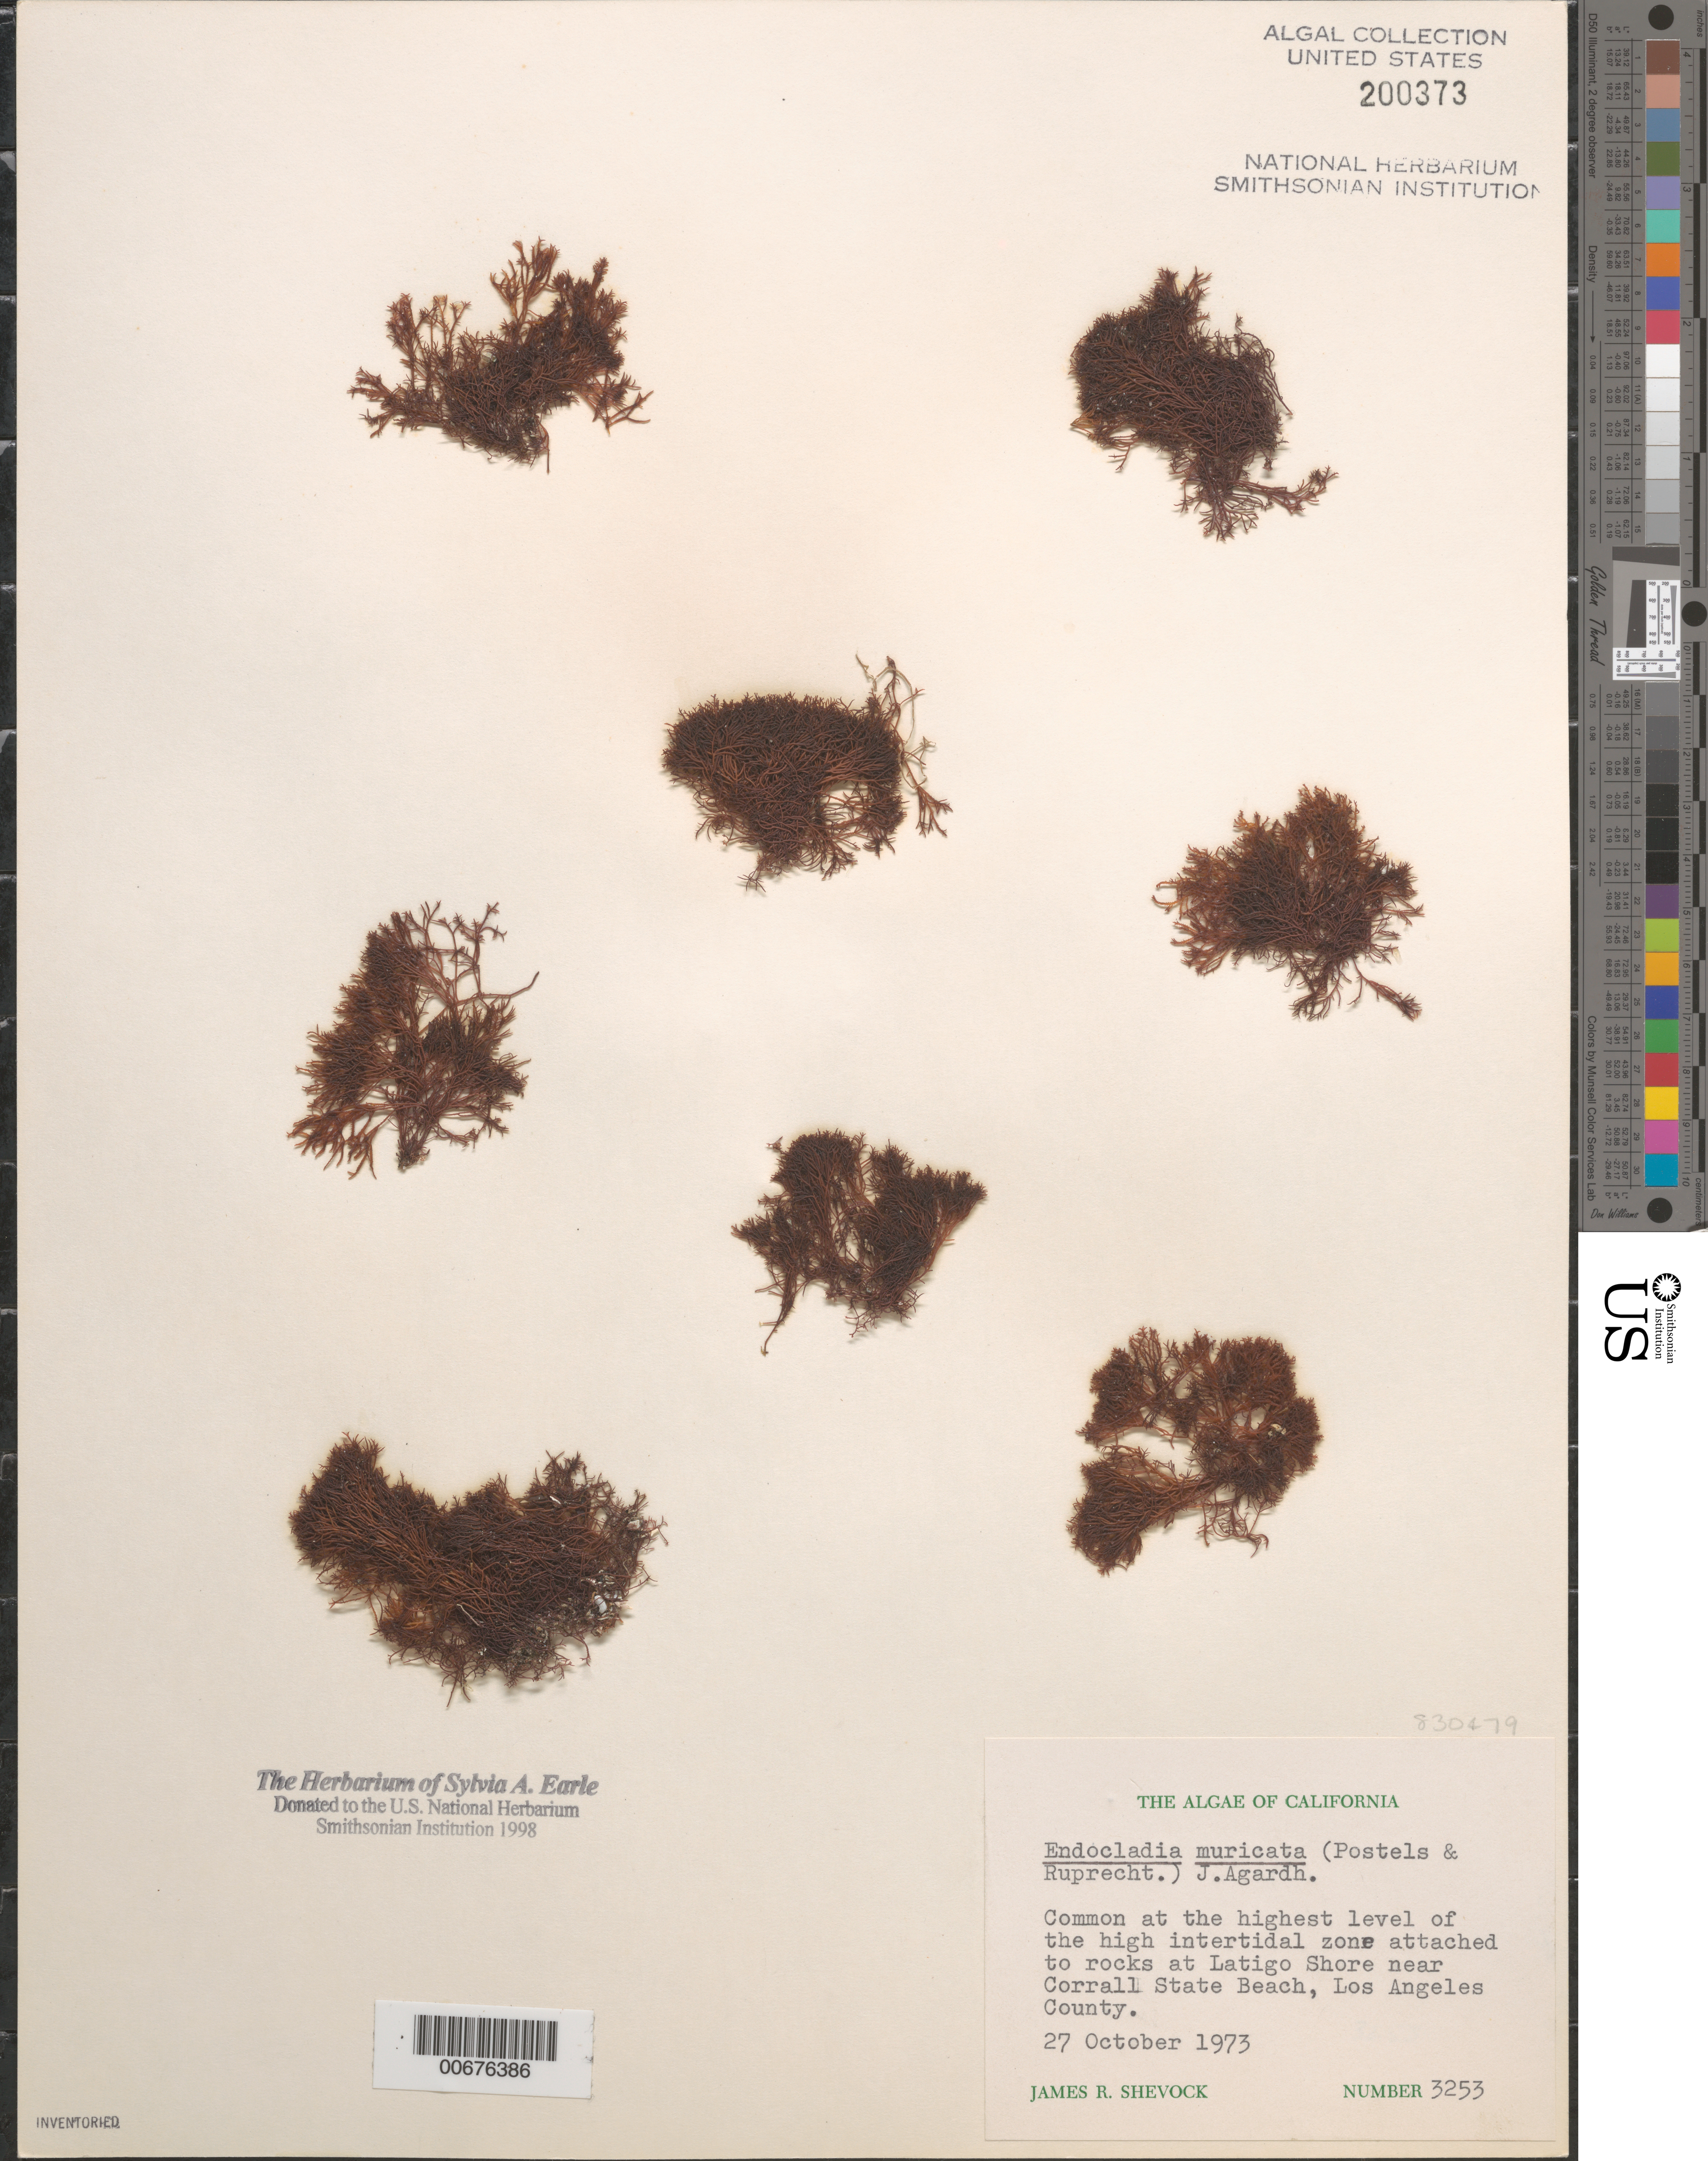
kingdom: Plantae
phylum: Rhodophyta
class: Florideophyceae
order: Gigartinales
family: Endocladiaceae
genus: Endocladia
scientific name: Endocladia muricata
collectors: J. R. Shevock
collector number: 3253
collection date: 1973-10-27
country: United States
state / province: California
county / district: Los Angeles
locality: At Latigo Shore near Corrall State Beach, Los Angeles County.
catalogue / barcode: US 200373